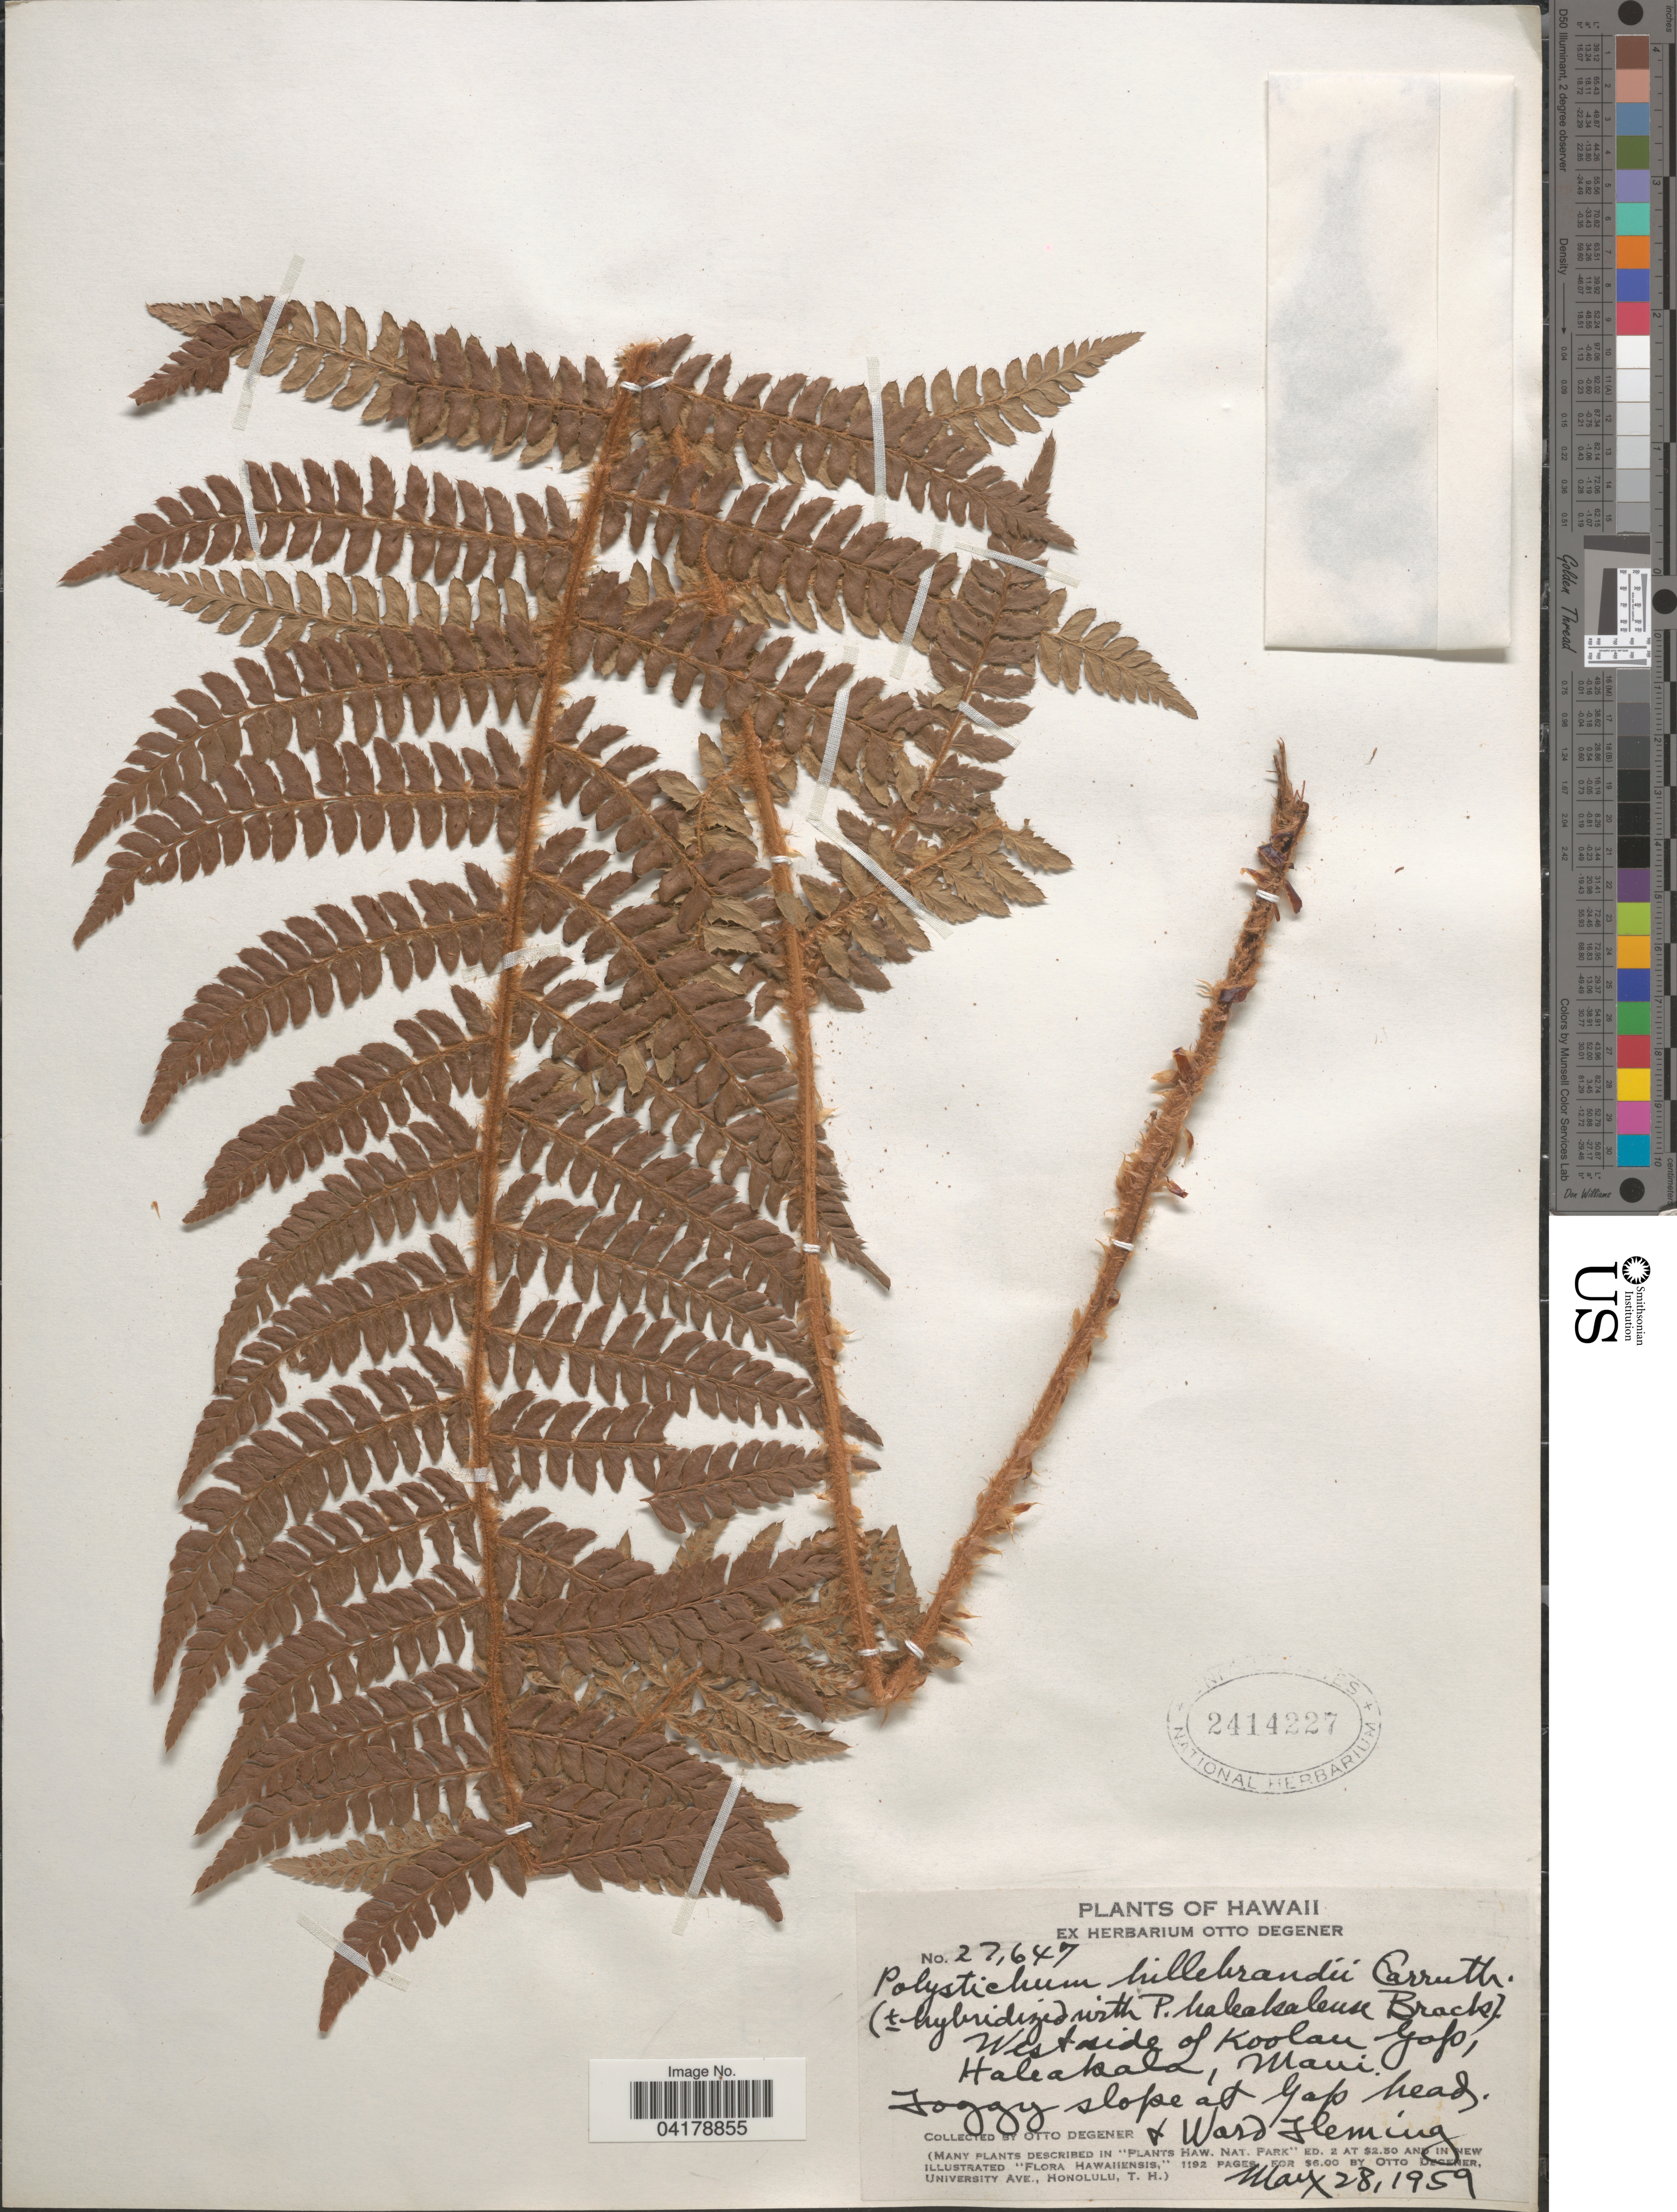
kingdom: Plantae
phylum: Tracheophyta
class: Polypodiopsida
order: Polypodiales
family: Dryopteridaceae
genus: Polystichum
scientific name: Polystichum hillebrandii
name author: Carruth.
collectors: O. Degener & W. Fleming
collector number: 27647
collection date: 1959-05-28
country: United States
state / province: Hawaii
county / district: Maui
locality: West side of Koolau Gap, Haleakala, Maui. Foggy slope at Gap head.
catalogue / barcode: US 2414227